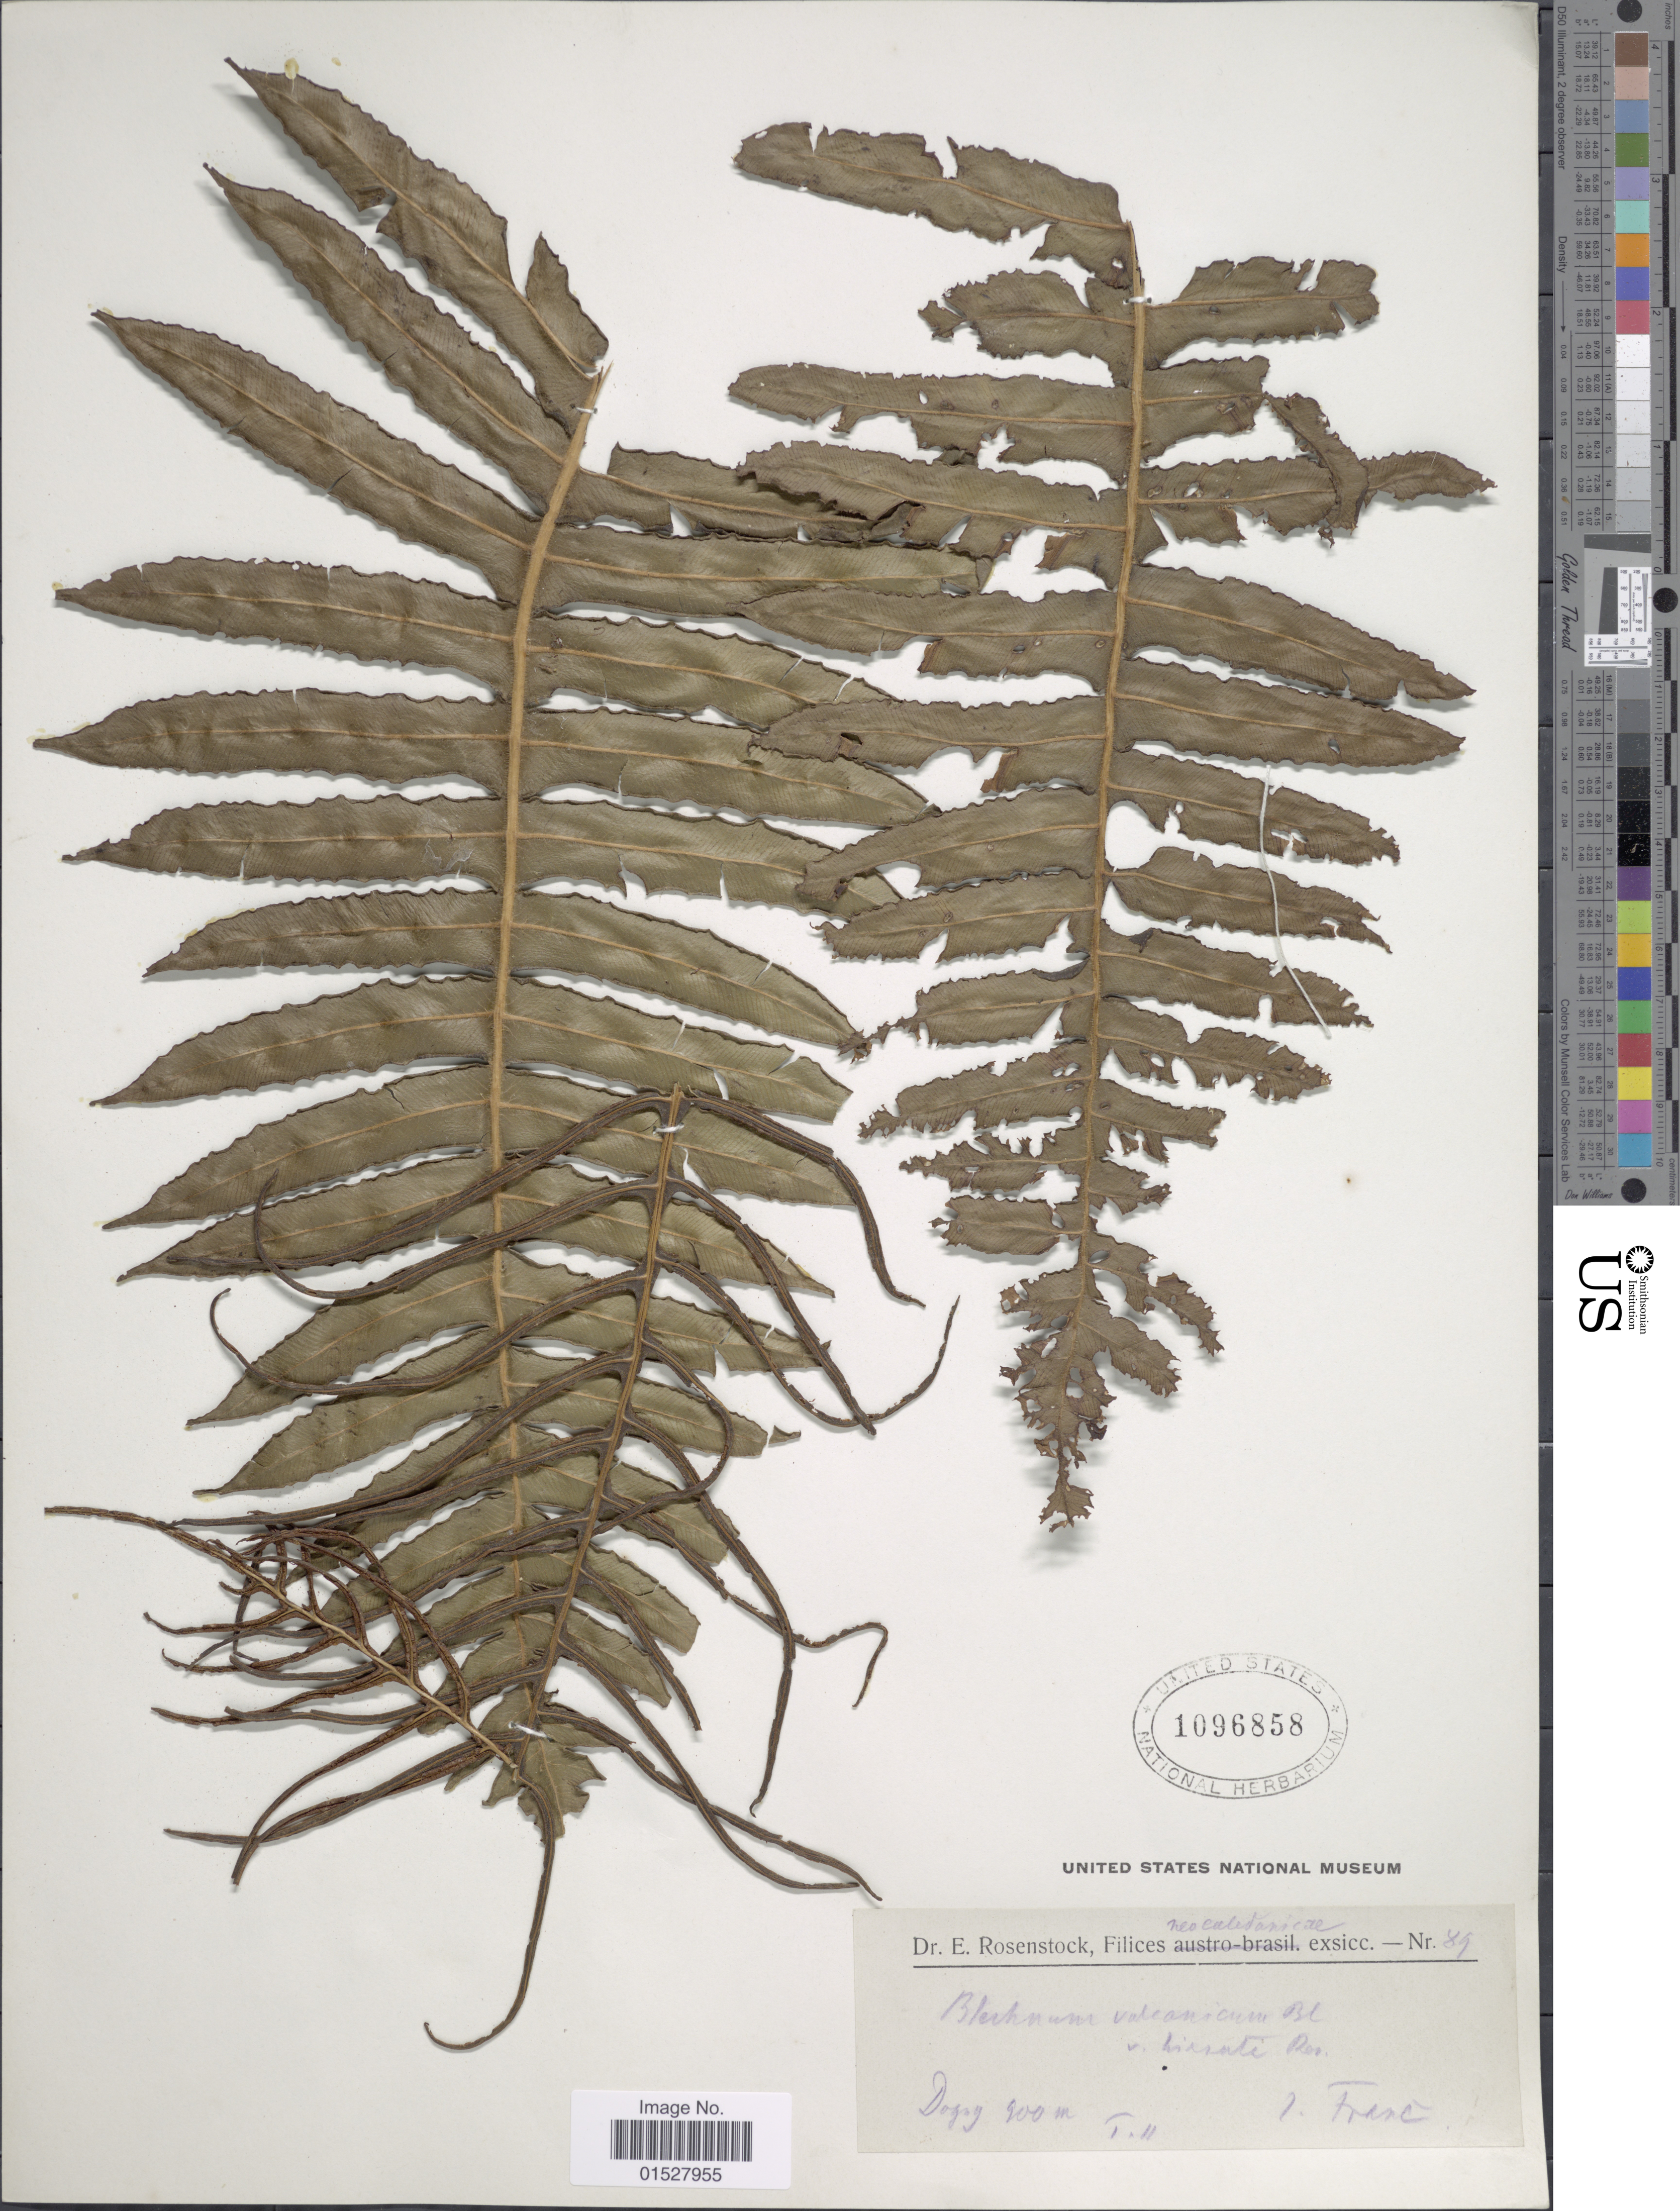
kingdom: Plantae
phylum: Tracheophyta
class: Polypodiopsida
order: Polypodiales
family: Blechnaceae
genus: Cranfillia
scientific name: Cranfillia hirsuta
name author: (Rosenst.) Gasper & V.A.O. Dittrich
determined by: Vazquez, R.; Molino, S.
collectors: Franc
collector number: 89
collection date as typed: Transcribed d/m/y: /1/11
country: New Caledonia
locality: Dogny.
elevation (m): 900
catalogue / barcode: US 1096858